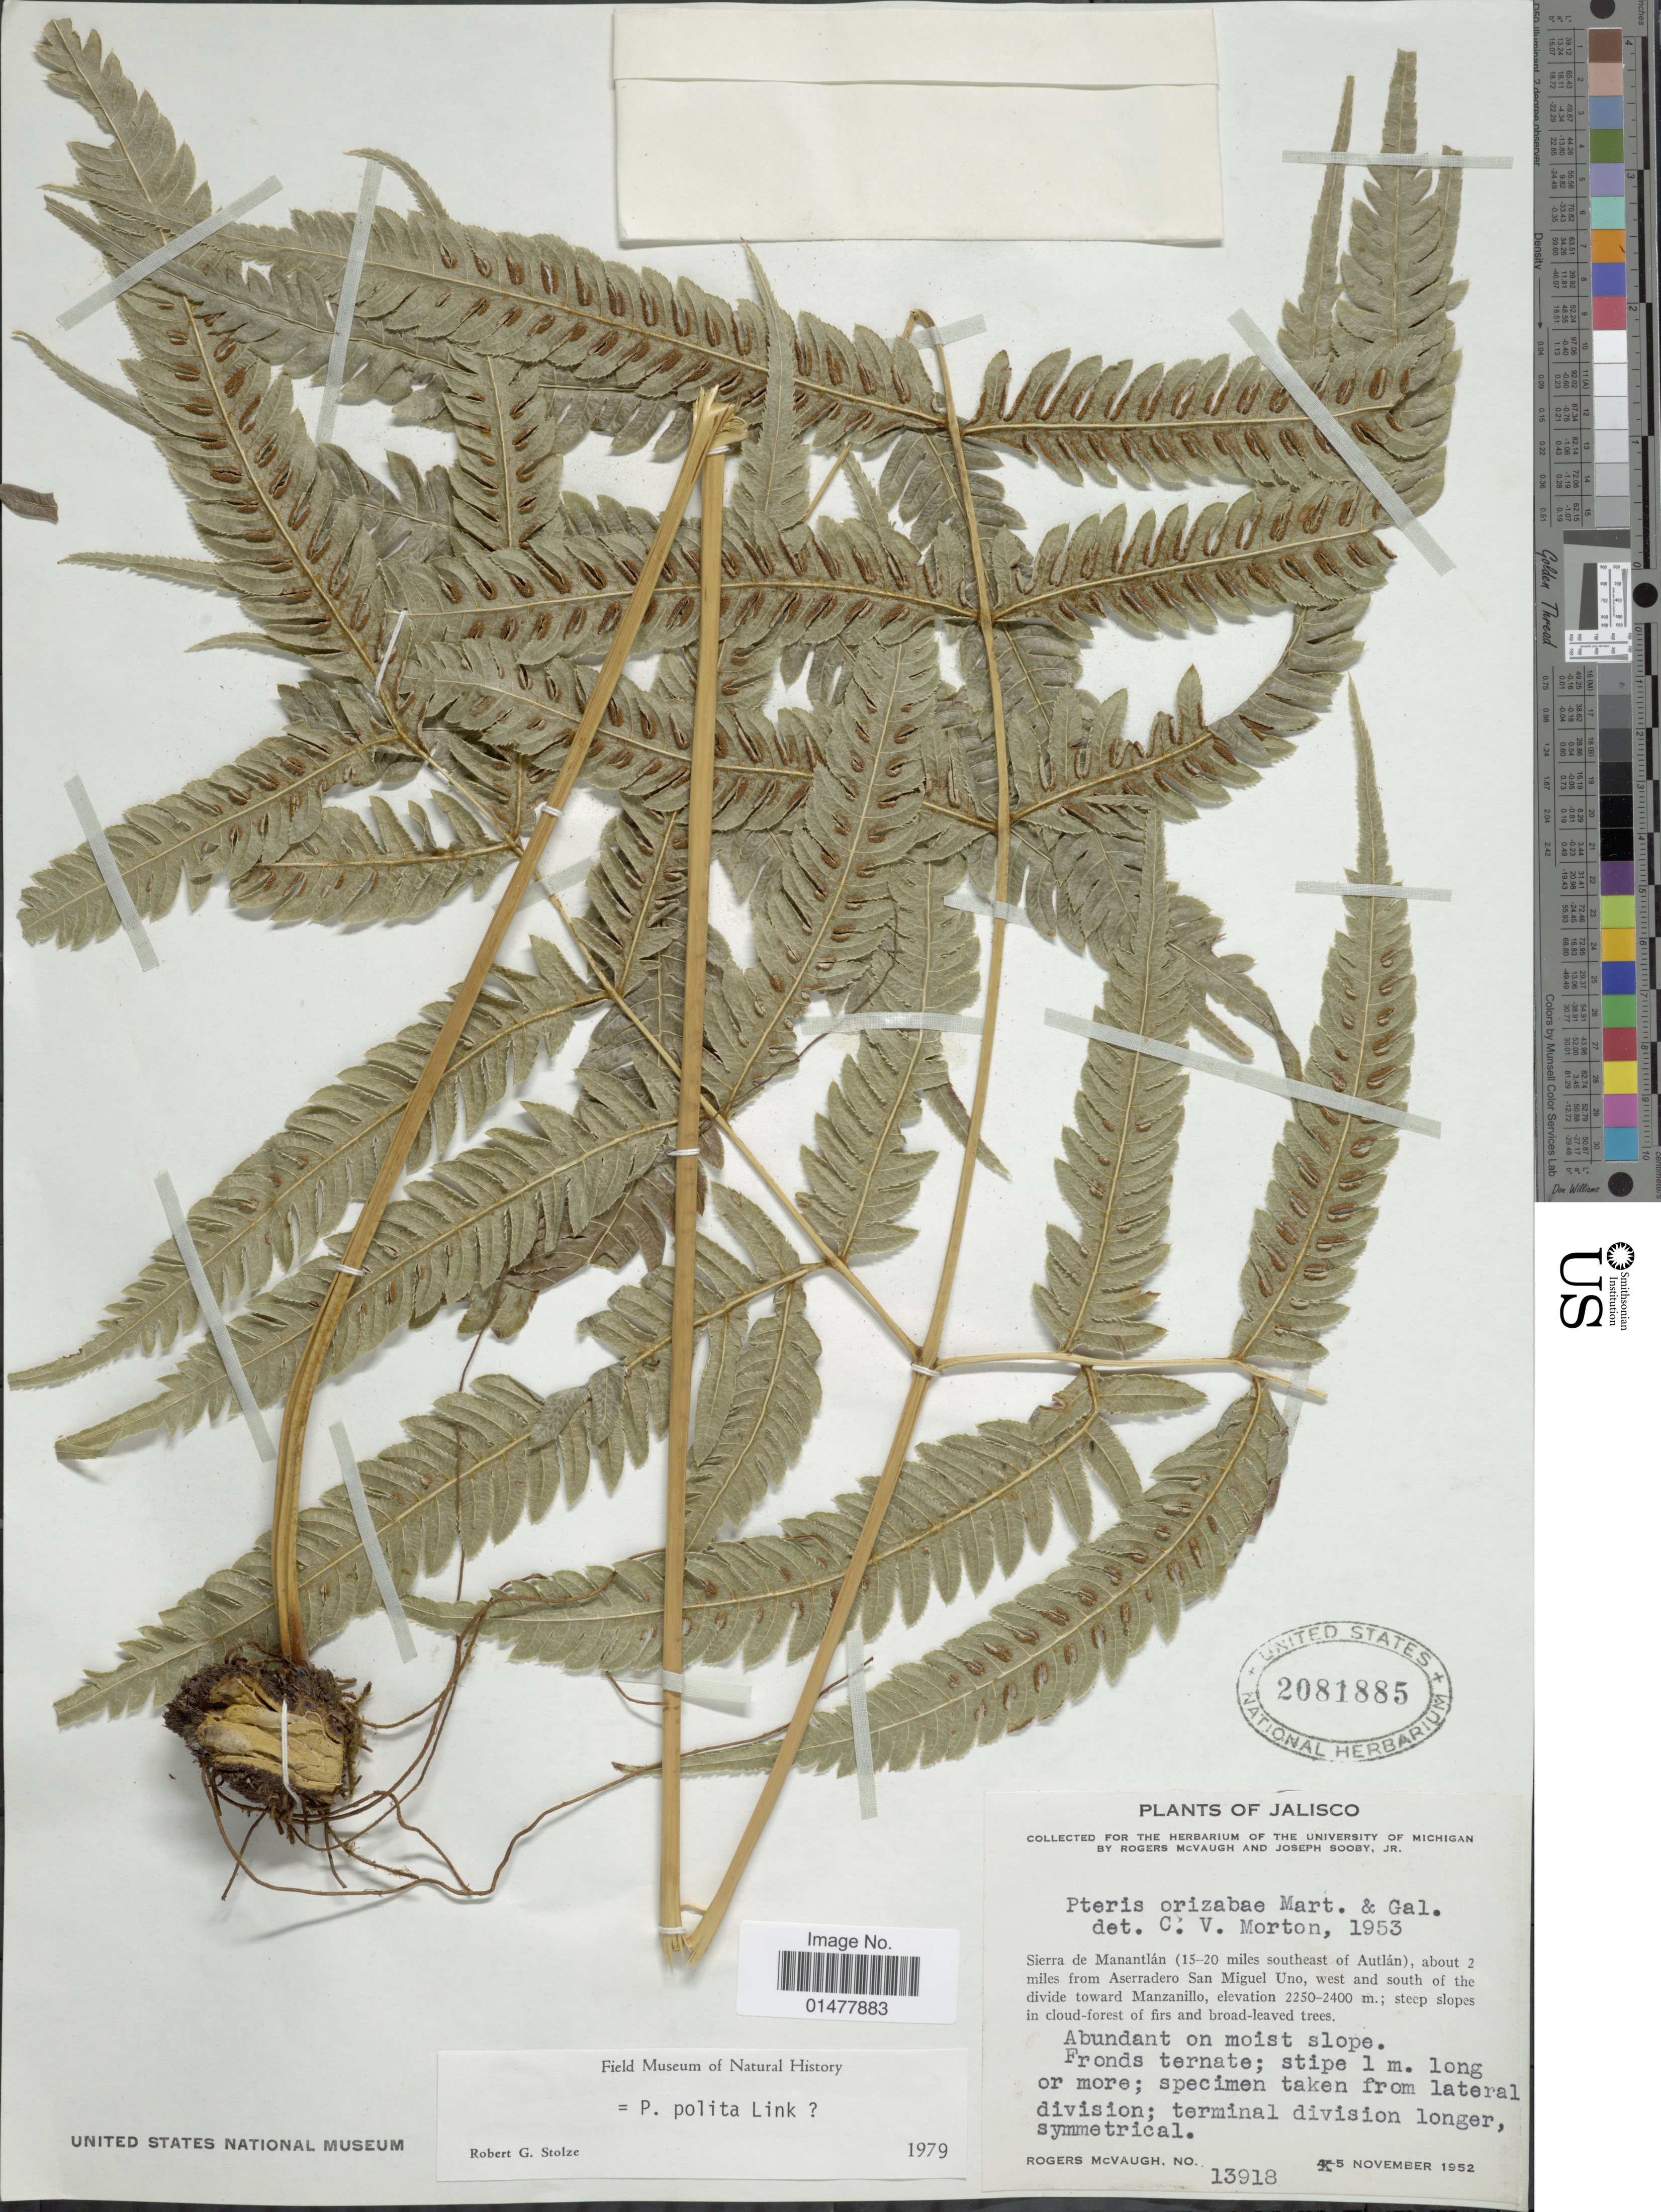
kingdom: Plantae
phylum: Tracheophyta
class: Polypodiopsida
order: Polypodiales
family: Pteridaceae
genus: Pteris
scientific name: Pteris orizabae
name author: M. Martens & Galeotti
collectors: R. McVaugh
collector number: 13918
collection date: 1952-11-05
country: Mexico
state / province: Jalisco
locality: Plants of Jalisco, Sierra de Manantlan(15-20 miles southeast of Autlan), about 2 miles from Aserradero San Miguel Uno, west and south of the divide toward Manzanillo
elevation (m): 2250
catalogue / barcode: US 2081885